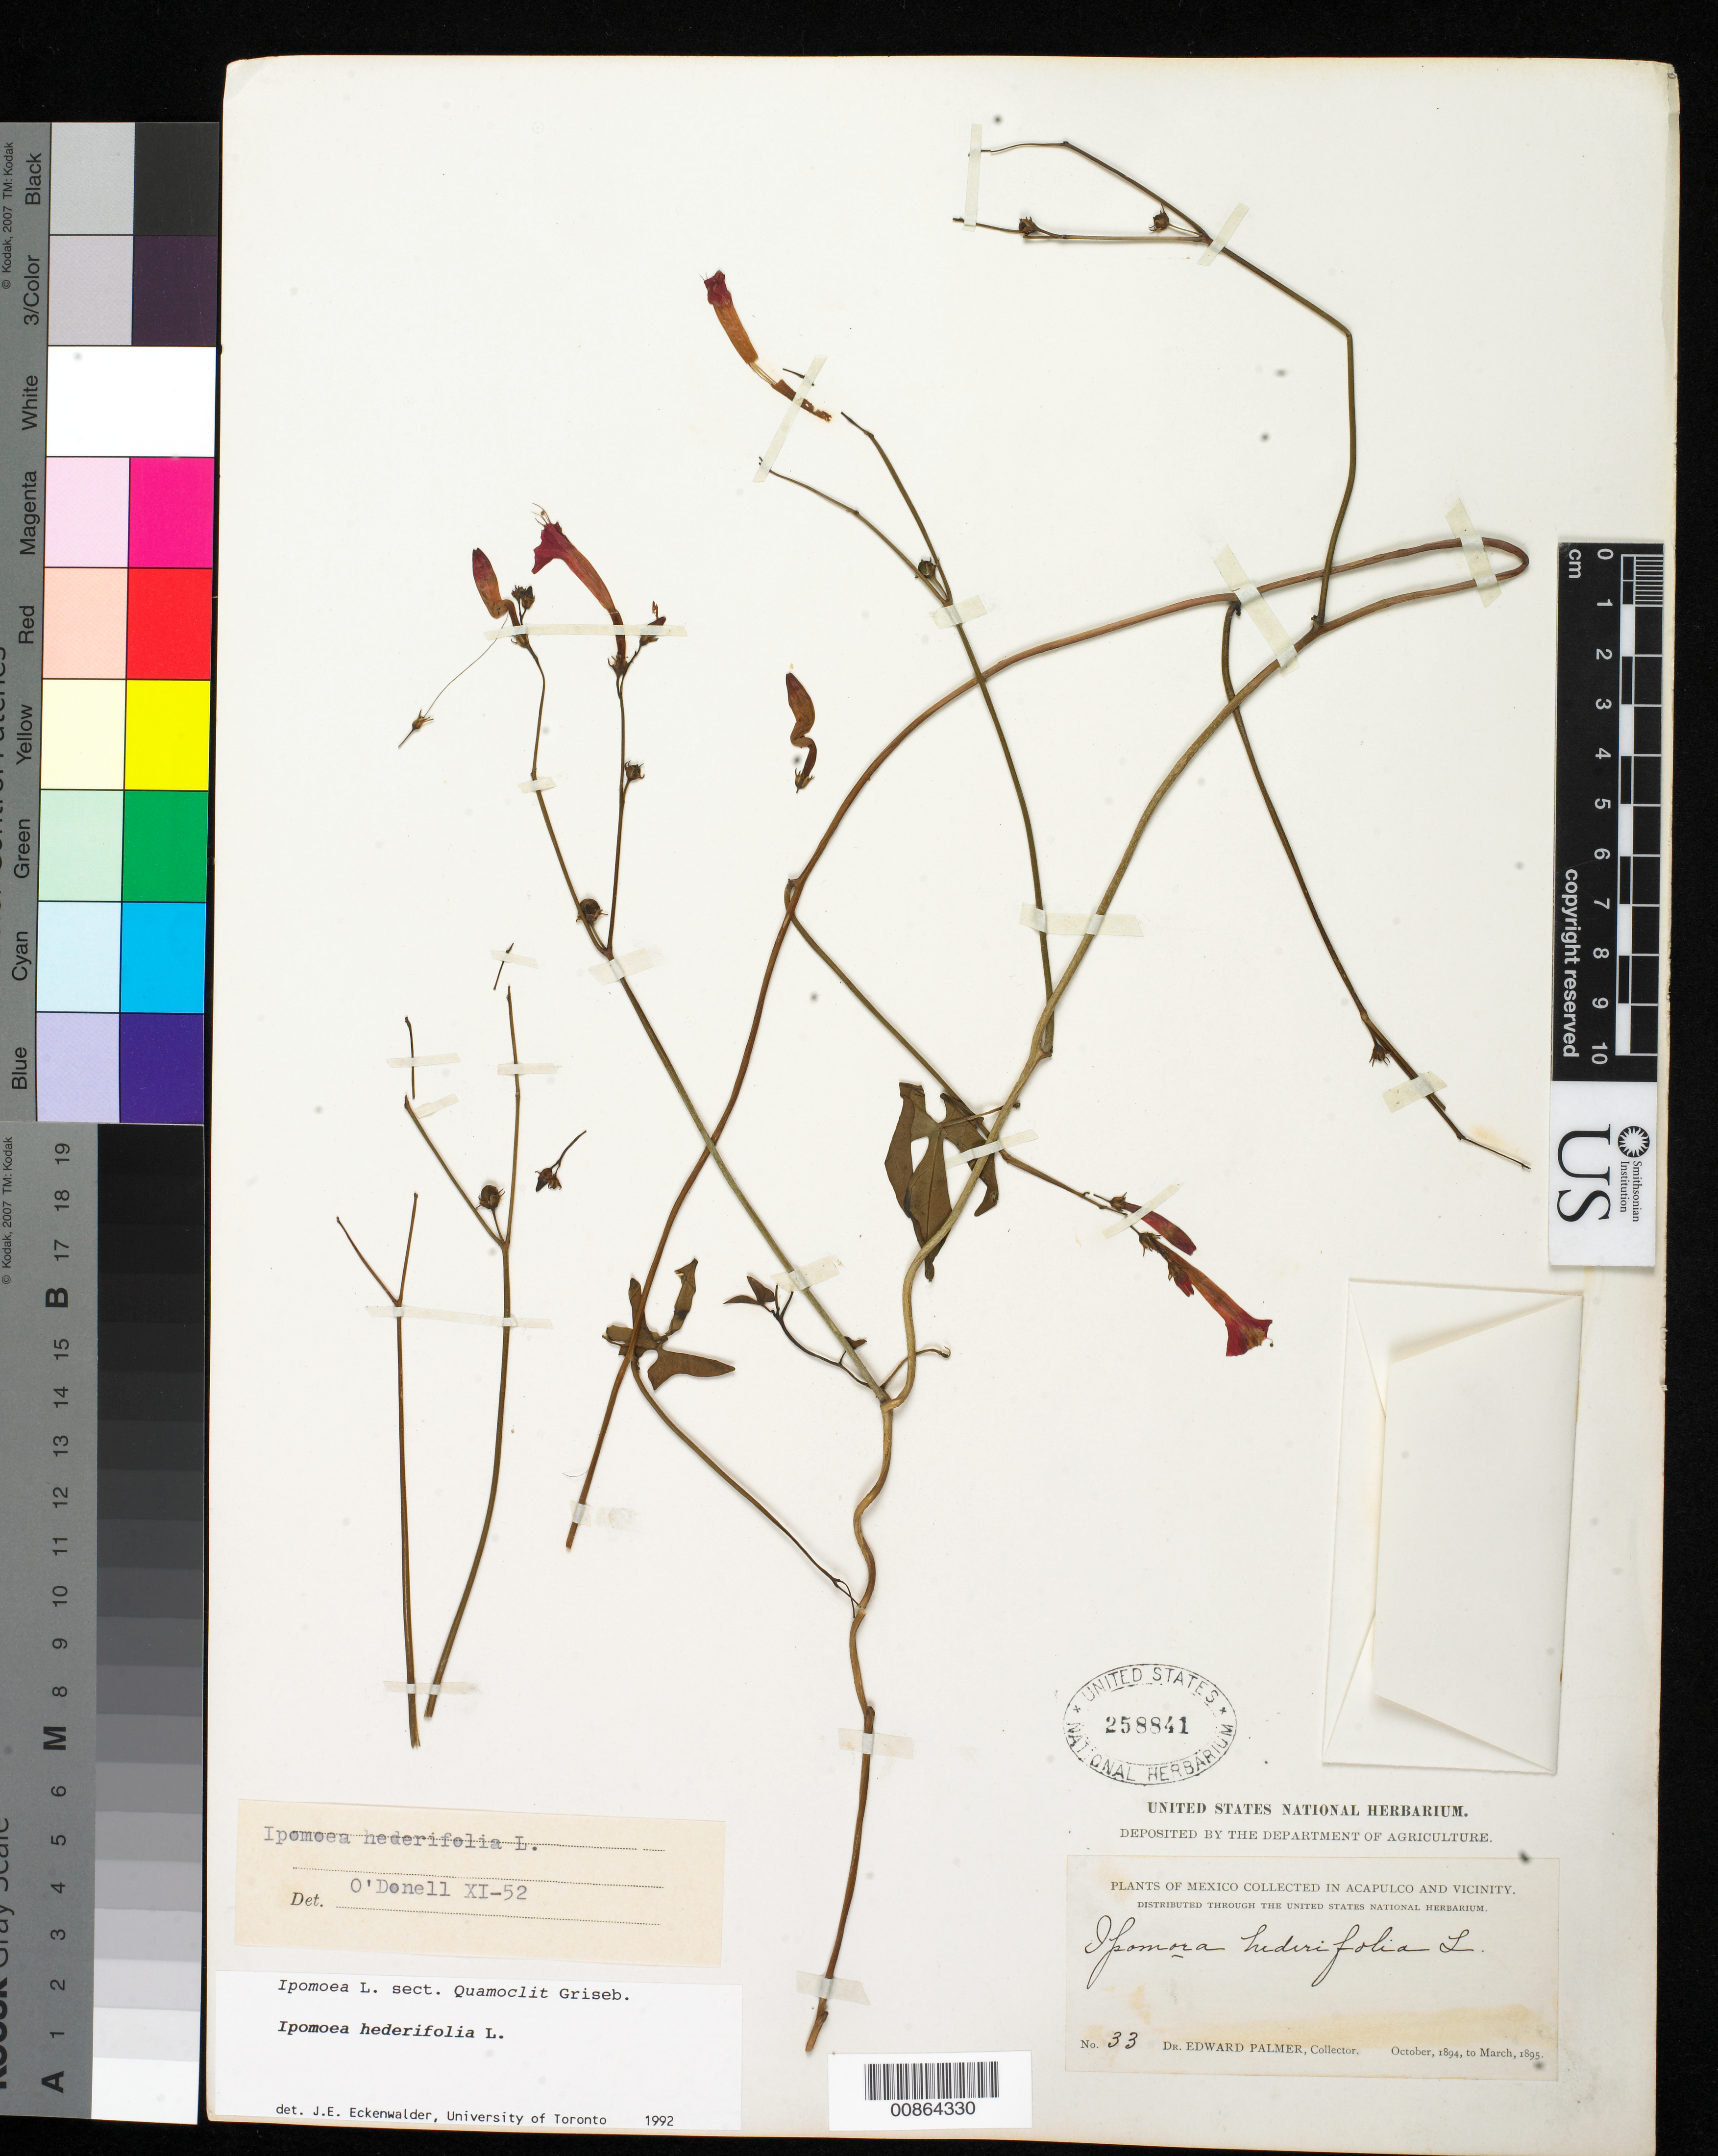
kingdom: Plantae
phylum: Tracheophyta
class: Magnoliopsida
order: Solanales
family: Convolvulaceae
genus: Ipomoea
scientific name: Ipomoea hederifolia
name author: L.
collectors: E. Palmer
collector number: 33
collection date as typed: Oct 1894 to -- Mar 1895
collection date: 1894-10/1895-03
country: Mexico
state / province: Guerrero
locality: Acapulco, Guerrero and vicinity.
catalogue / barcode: US 258841